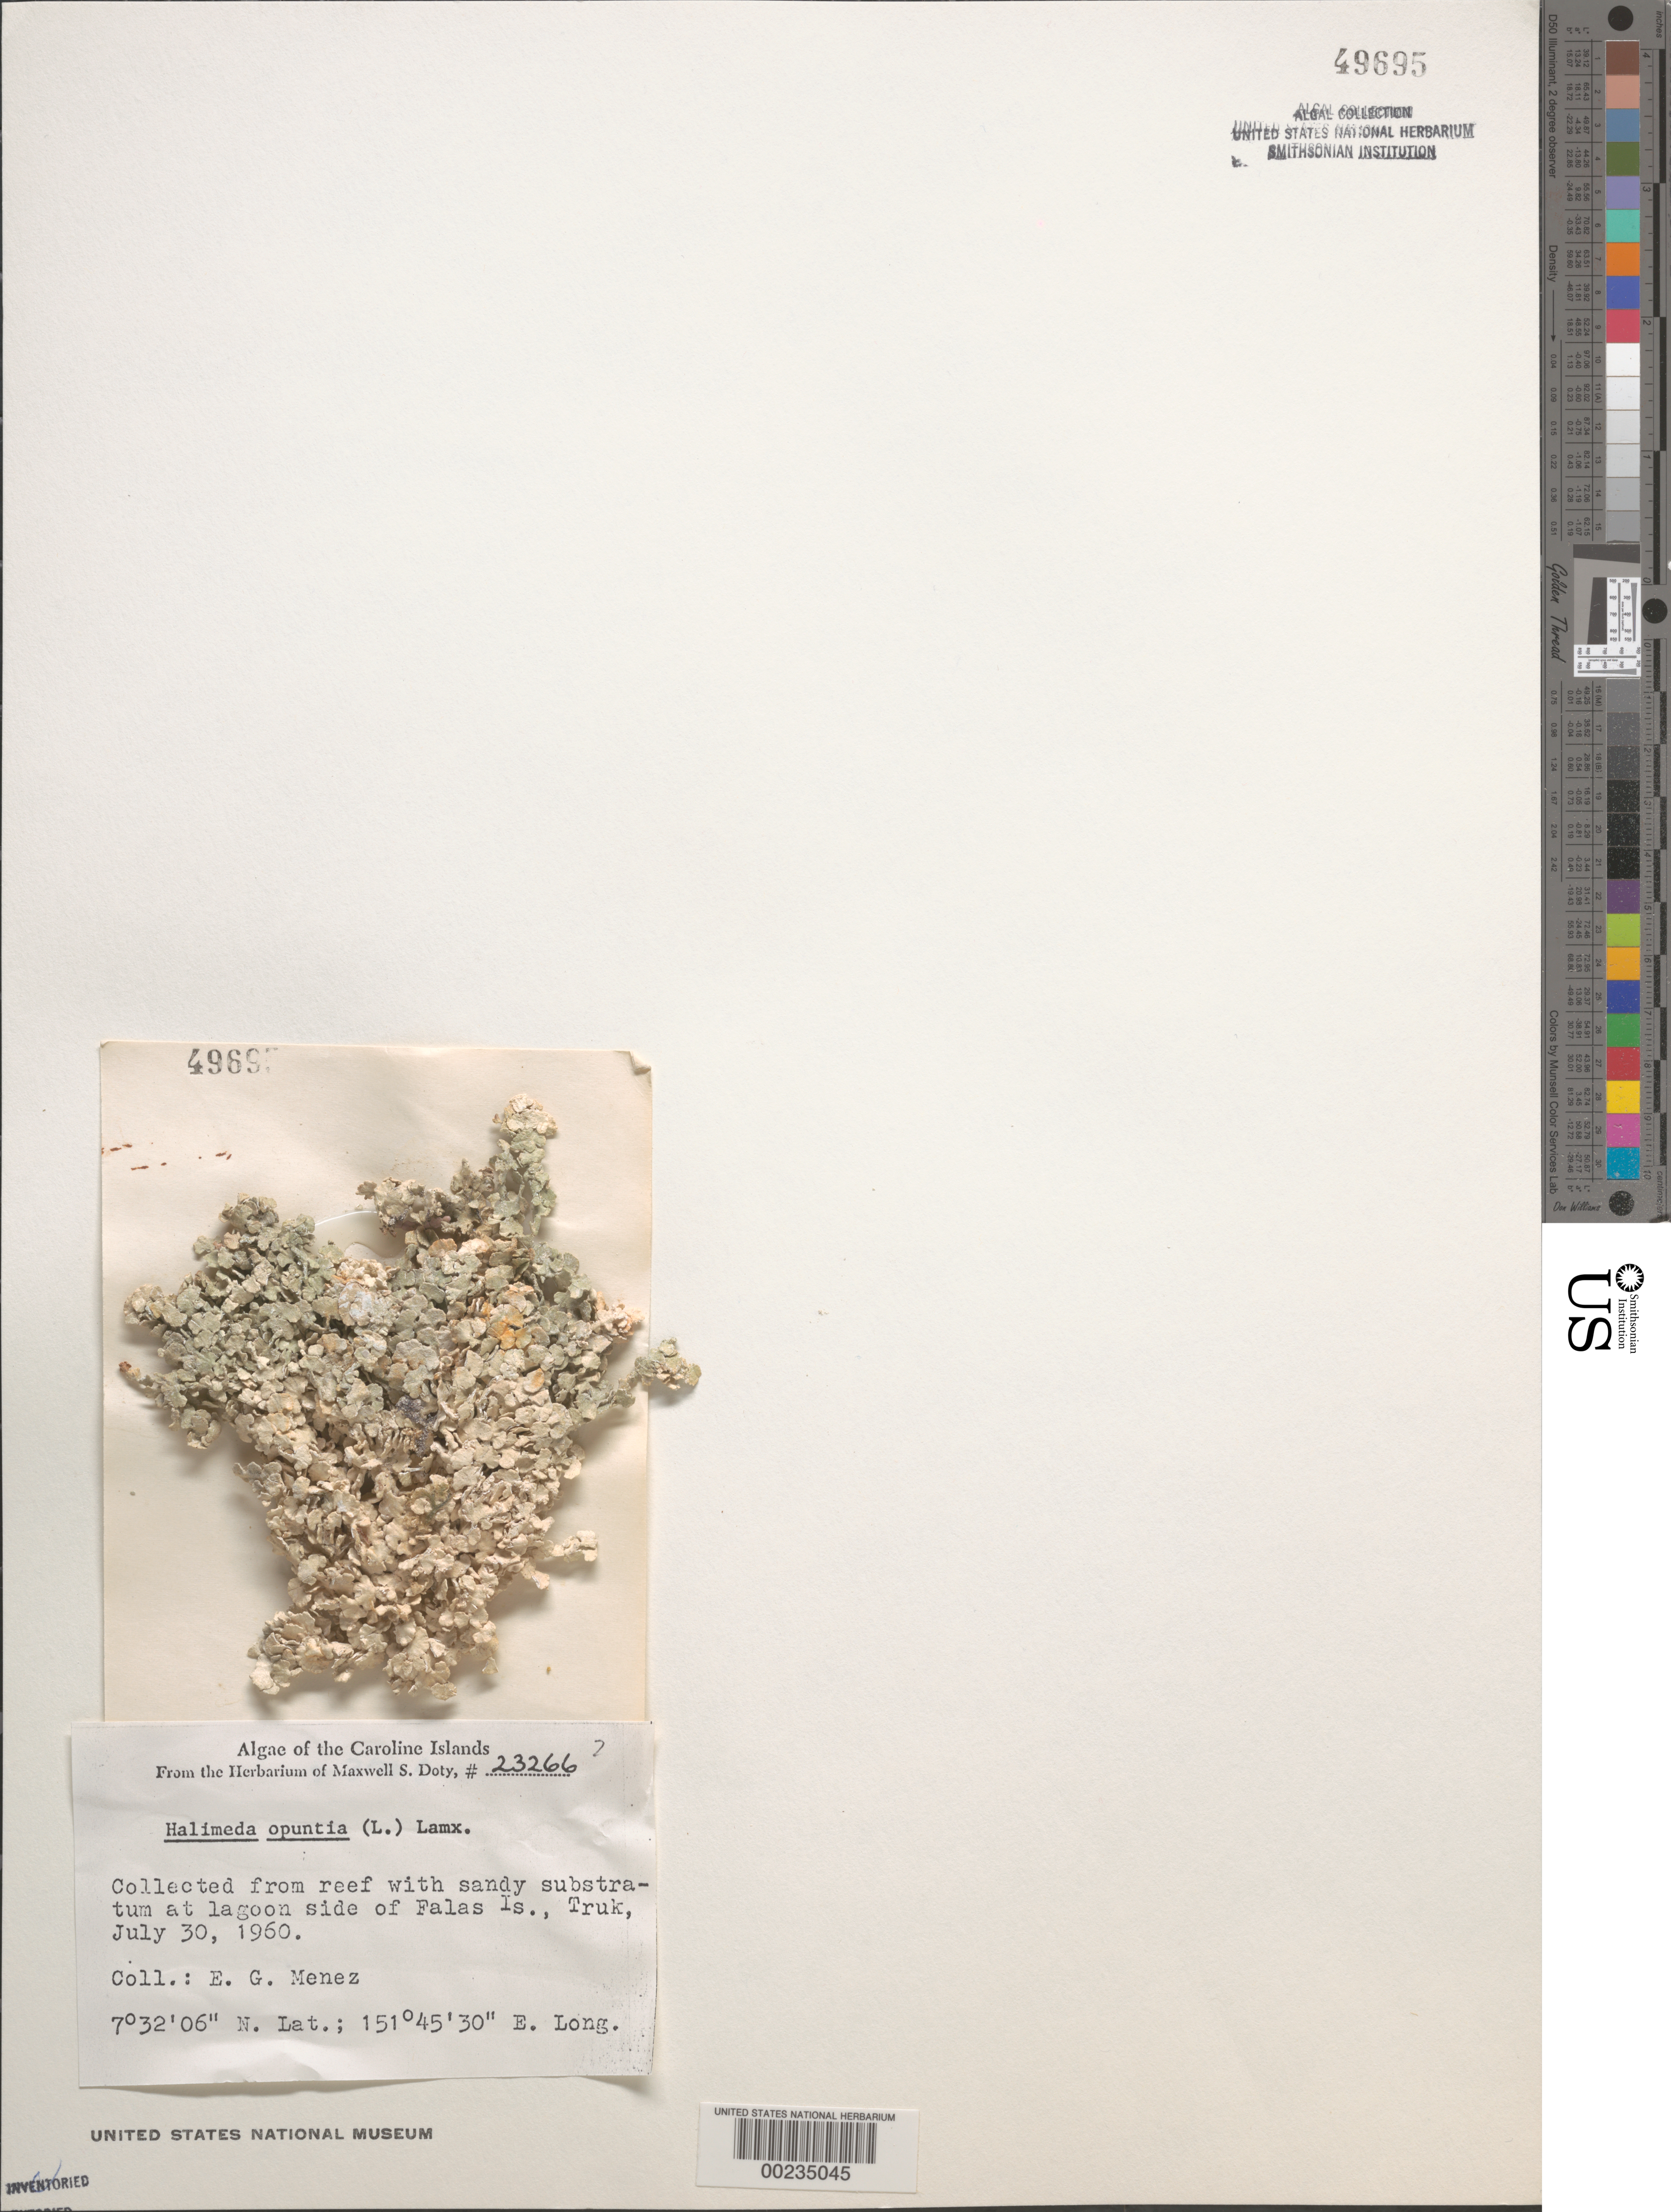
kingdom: Plantae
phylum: Chlorophyta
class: Ulvophyceae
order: Bryopsidales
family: Halimedaceae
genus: Halimeda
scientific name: Halimeda opuntia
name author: (L.) J.V.Lamouroux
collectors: Meñez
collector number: MSD 23266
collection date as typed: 30 Jul 1960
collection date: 1960-07-30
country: Micronesia, Federated States of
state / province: Truk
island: Falas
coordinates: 7 32' 06" N, 151 45' 30" E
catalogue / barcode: US 49695